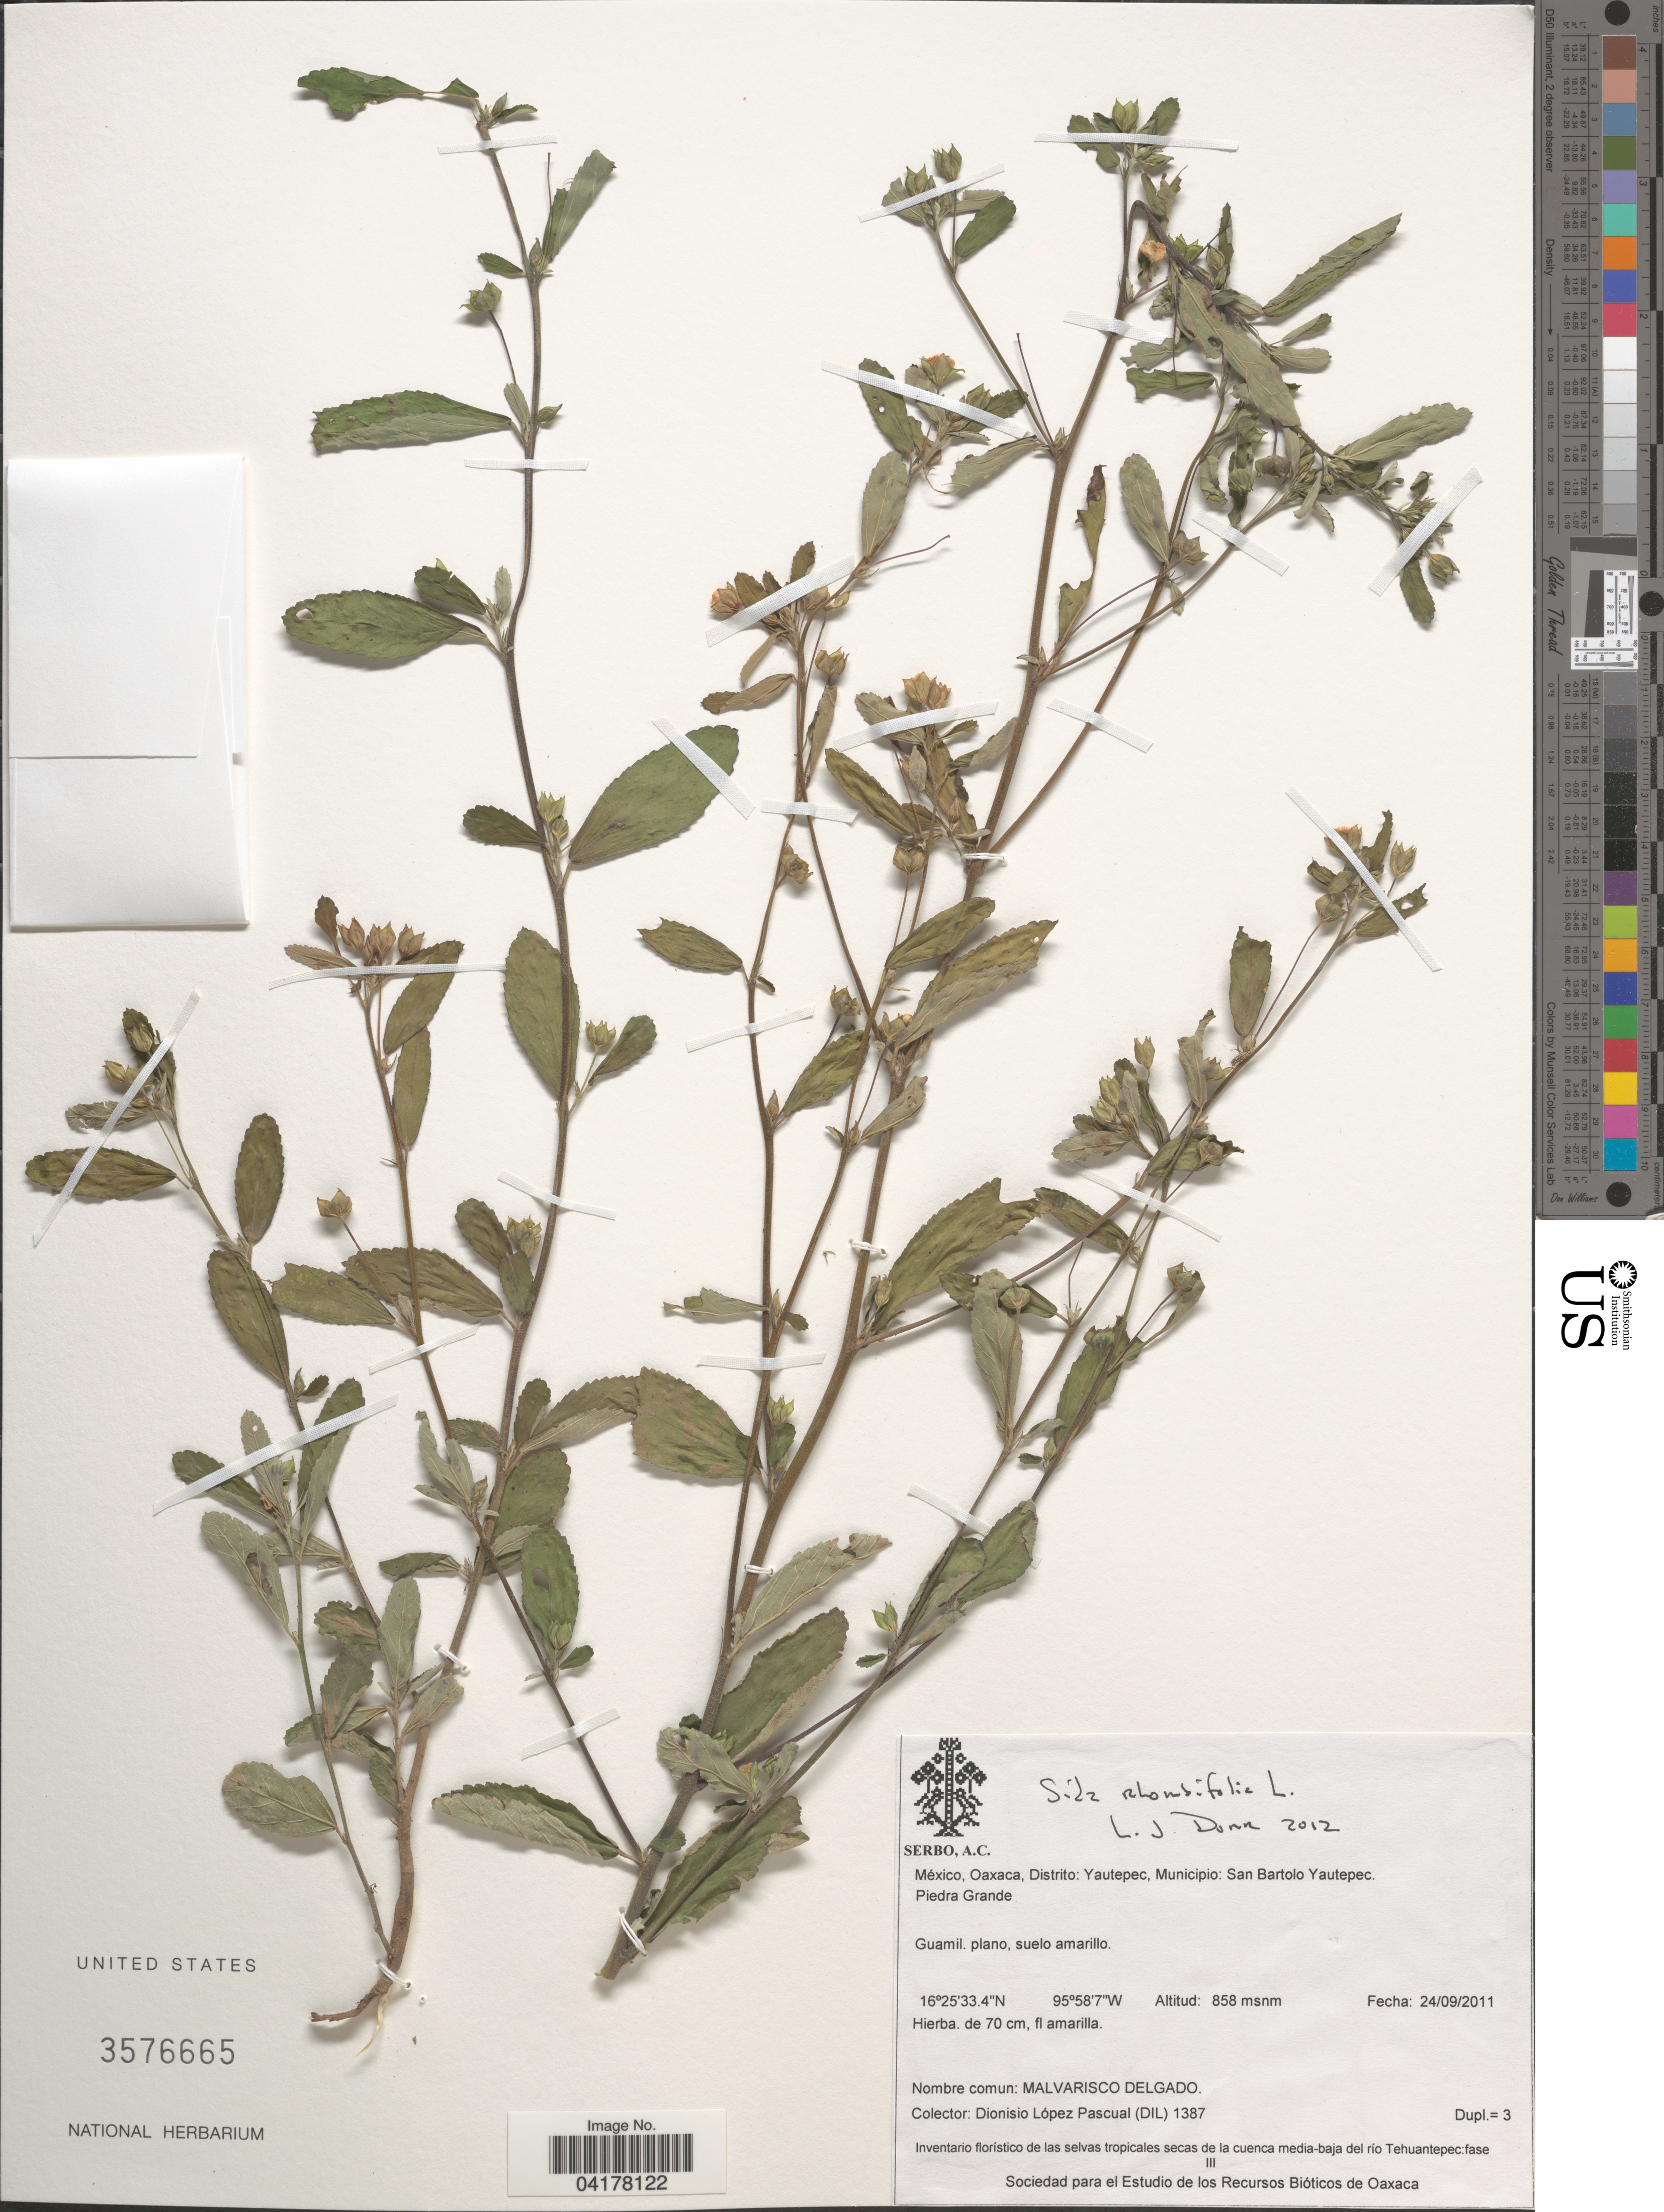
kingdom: Plantae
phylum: Tracheophyta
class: Magnoliopsida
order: Malvales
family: Malvaceae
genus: Sida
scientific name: Sida rhombifolia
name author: L.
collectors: D. Lopez Pascual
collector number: (DIL) 1387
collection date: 2011-09-24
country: Mexico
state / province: Oaxaca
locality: Distrito: Yautepec, Municipio: San Bartolo Yautepec. Piedra Grande.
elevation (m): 858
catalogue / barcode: US 3576665